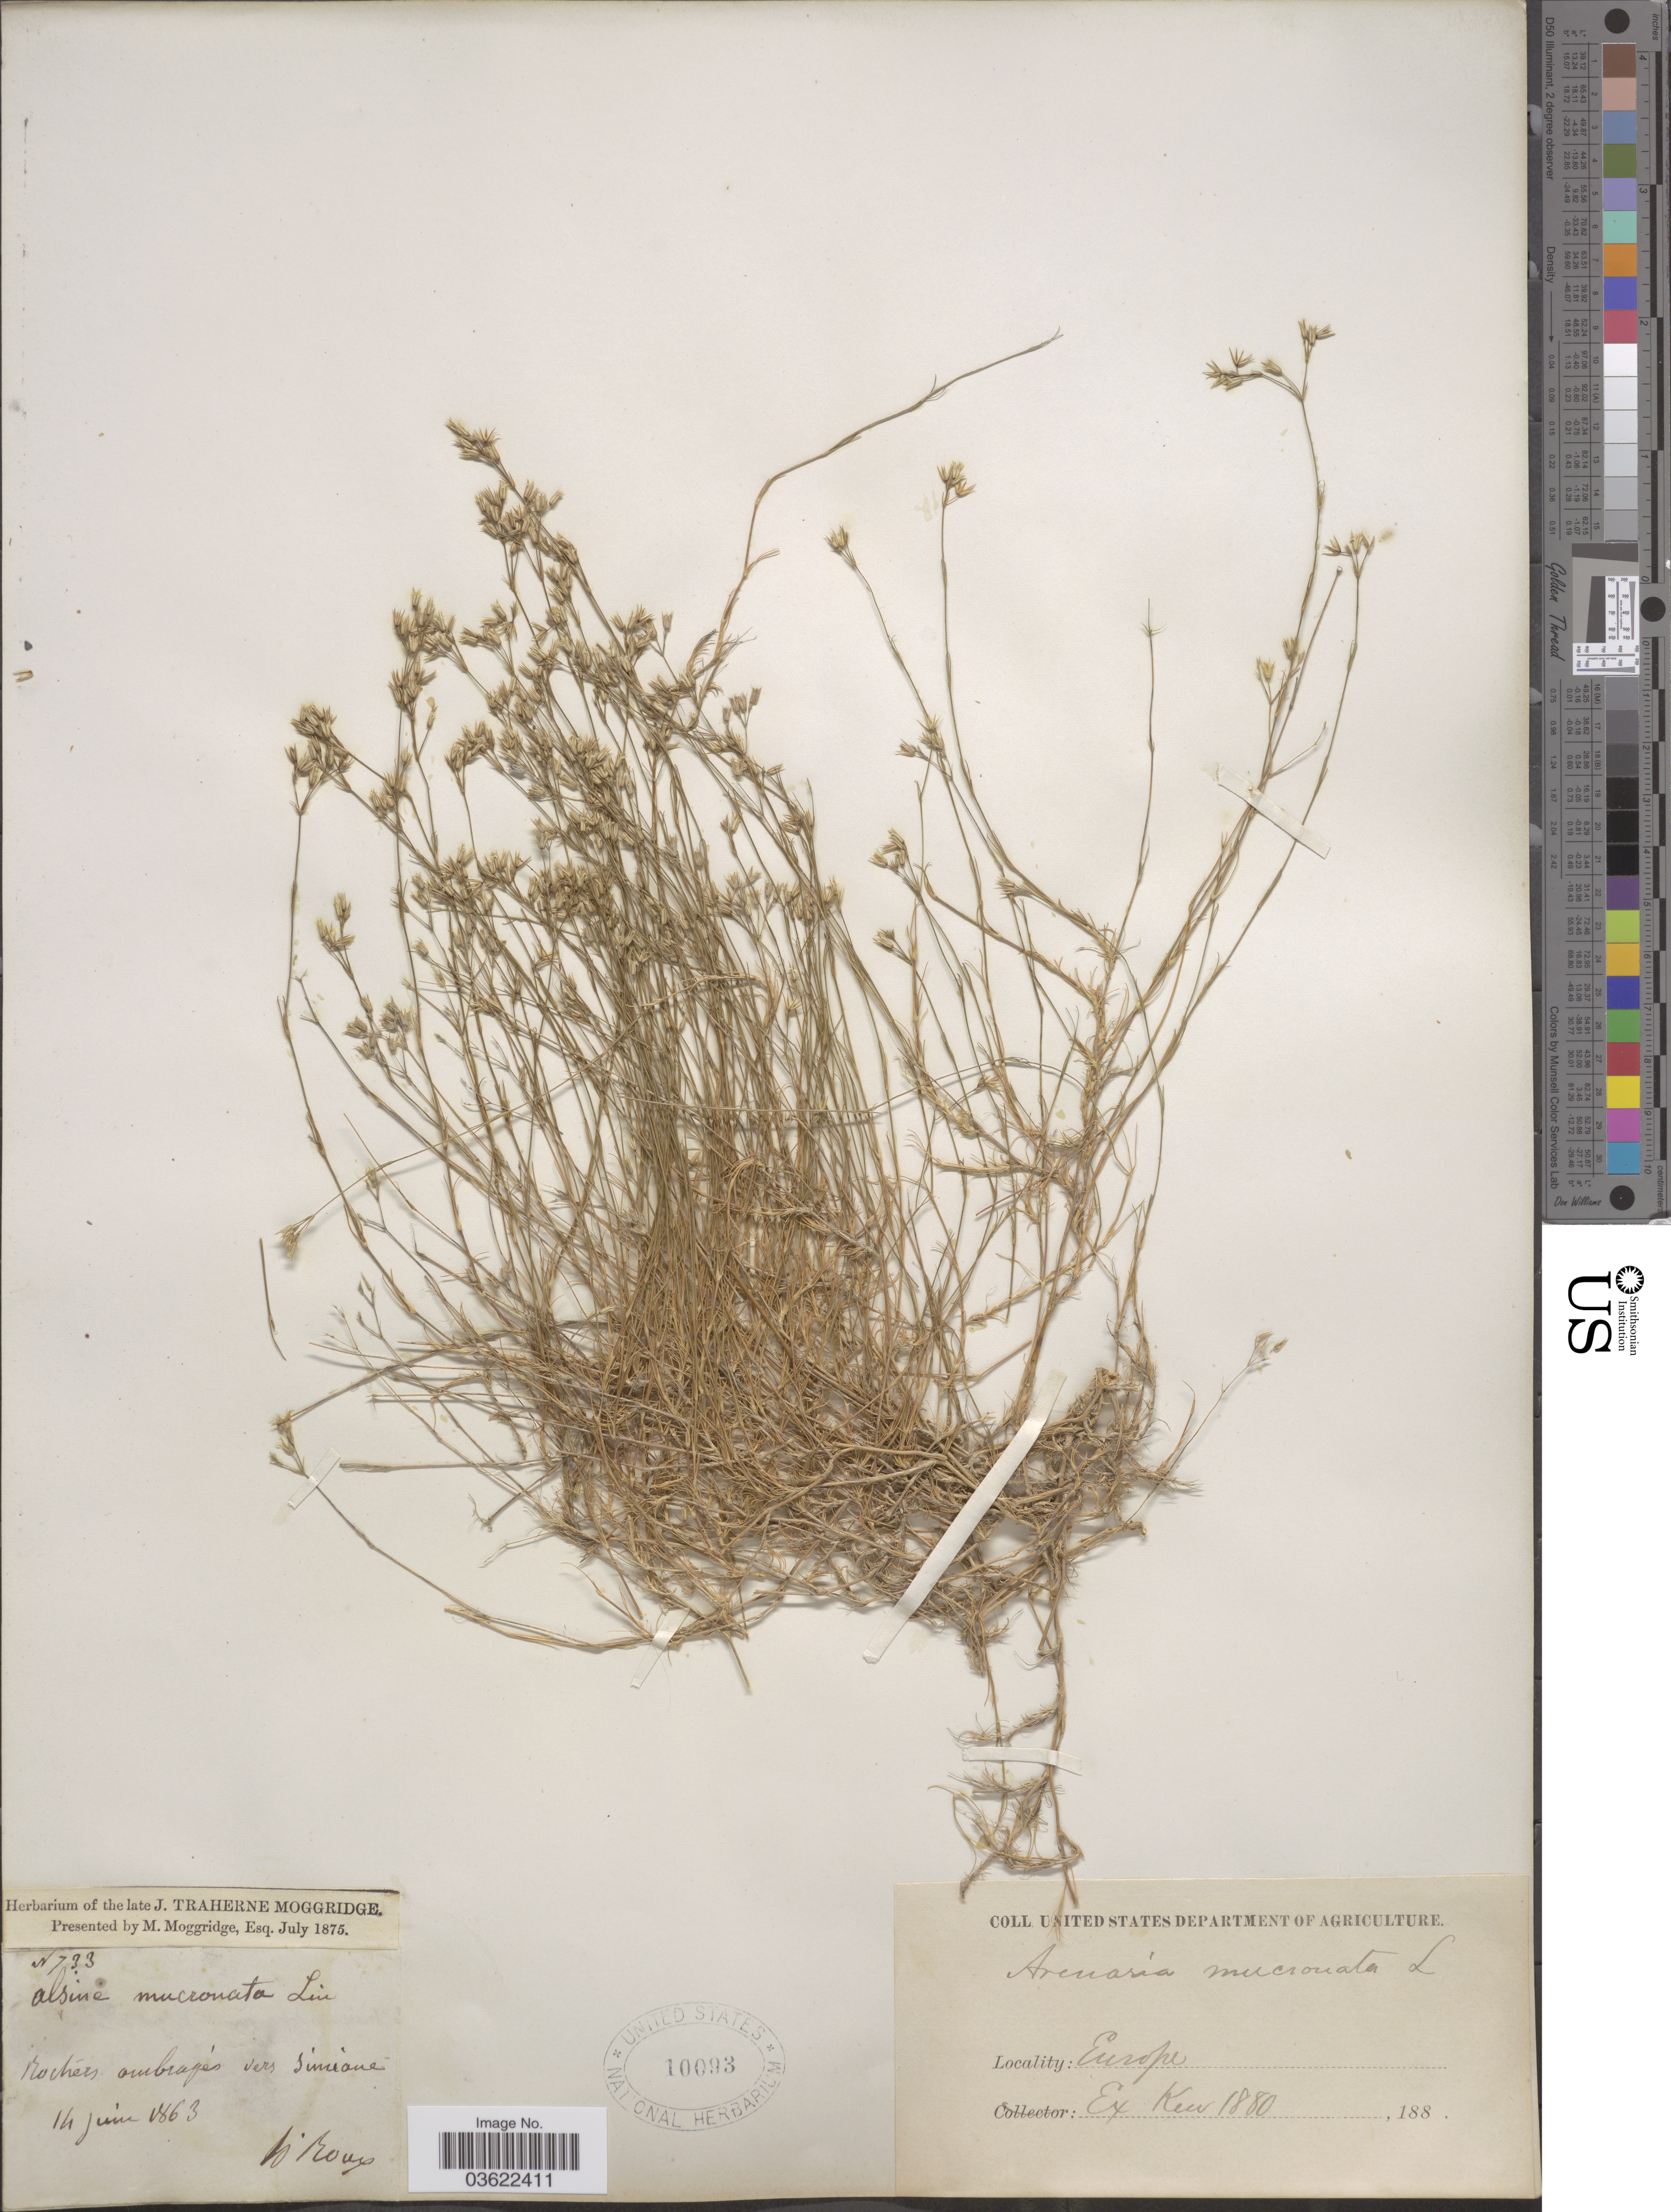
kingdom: Plantae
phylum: Tracheophyta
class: Magnoliopsida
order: Caryophyllales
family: Caryophyllaceae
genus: Arenaria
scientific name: Arenaria mucronata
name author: L.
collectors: N. Roux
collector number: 733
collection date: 1863-06-14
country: France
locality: Rochers ombragés vers Simiane, Europe.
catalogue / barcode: US 10093